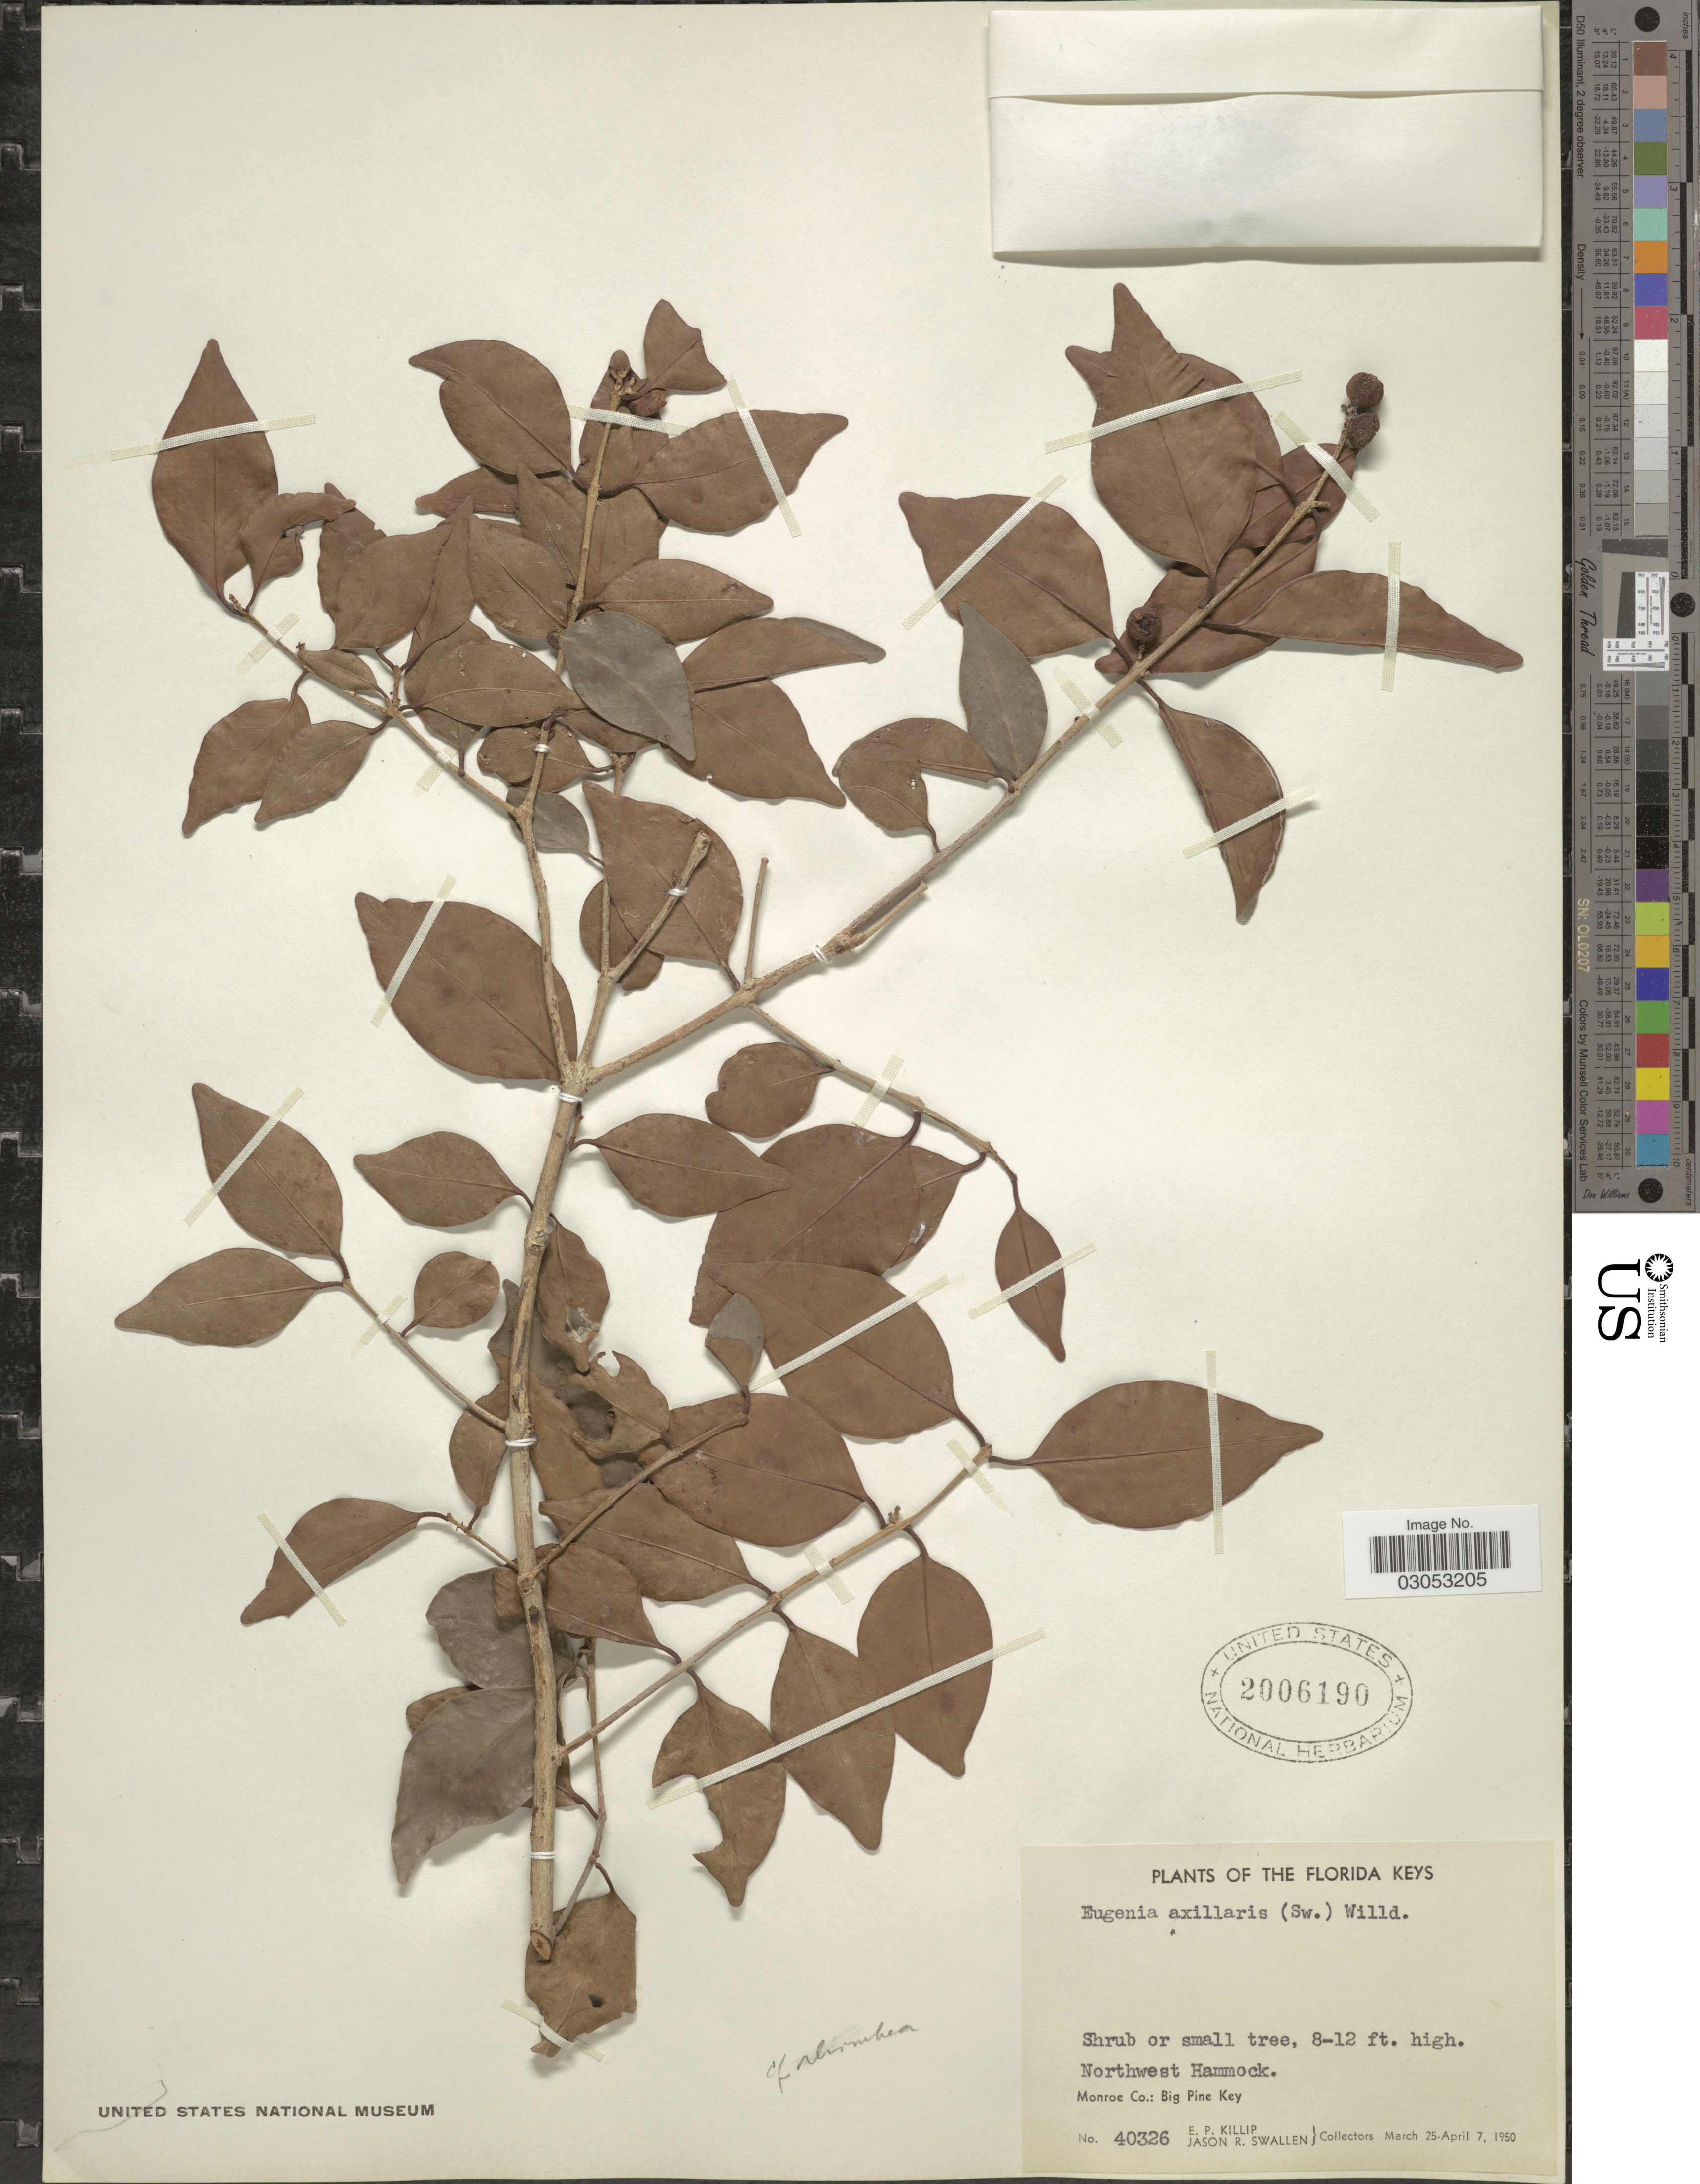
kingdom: Plantae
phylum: Tracheophyta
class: Magnoliopsida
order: Myrtales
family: Myrtaceae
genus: Eugenia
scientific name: Eugenia axillaris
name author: (Sw.) Willd.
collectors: E. P. Killip & J. R. Swallen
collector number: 40326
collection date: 1950-03-25/1950-04-07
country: United States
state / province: Florida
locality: The Florida Keys, Northwest Hammock, Monroe Co.: Bog Pine Key.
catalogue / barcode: US 2006190